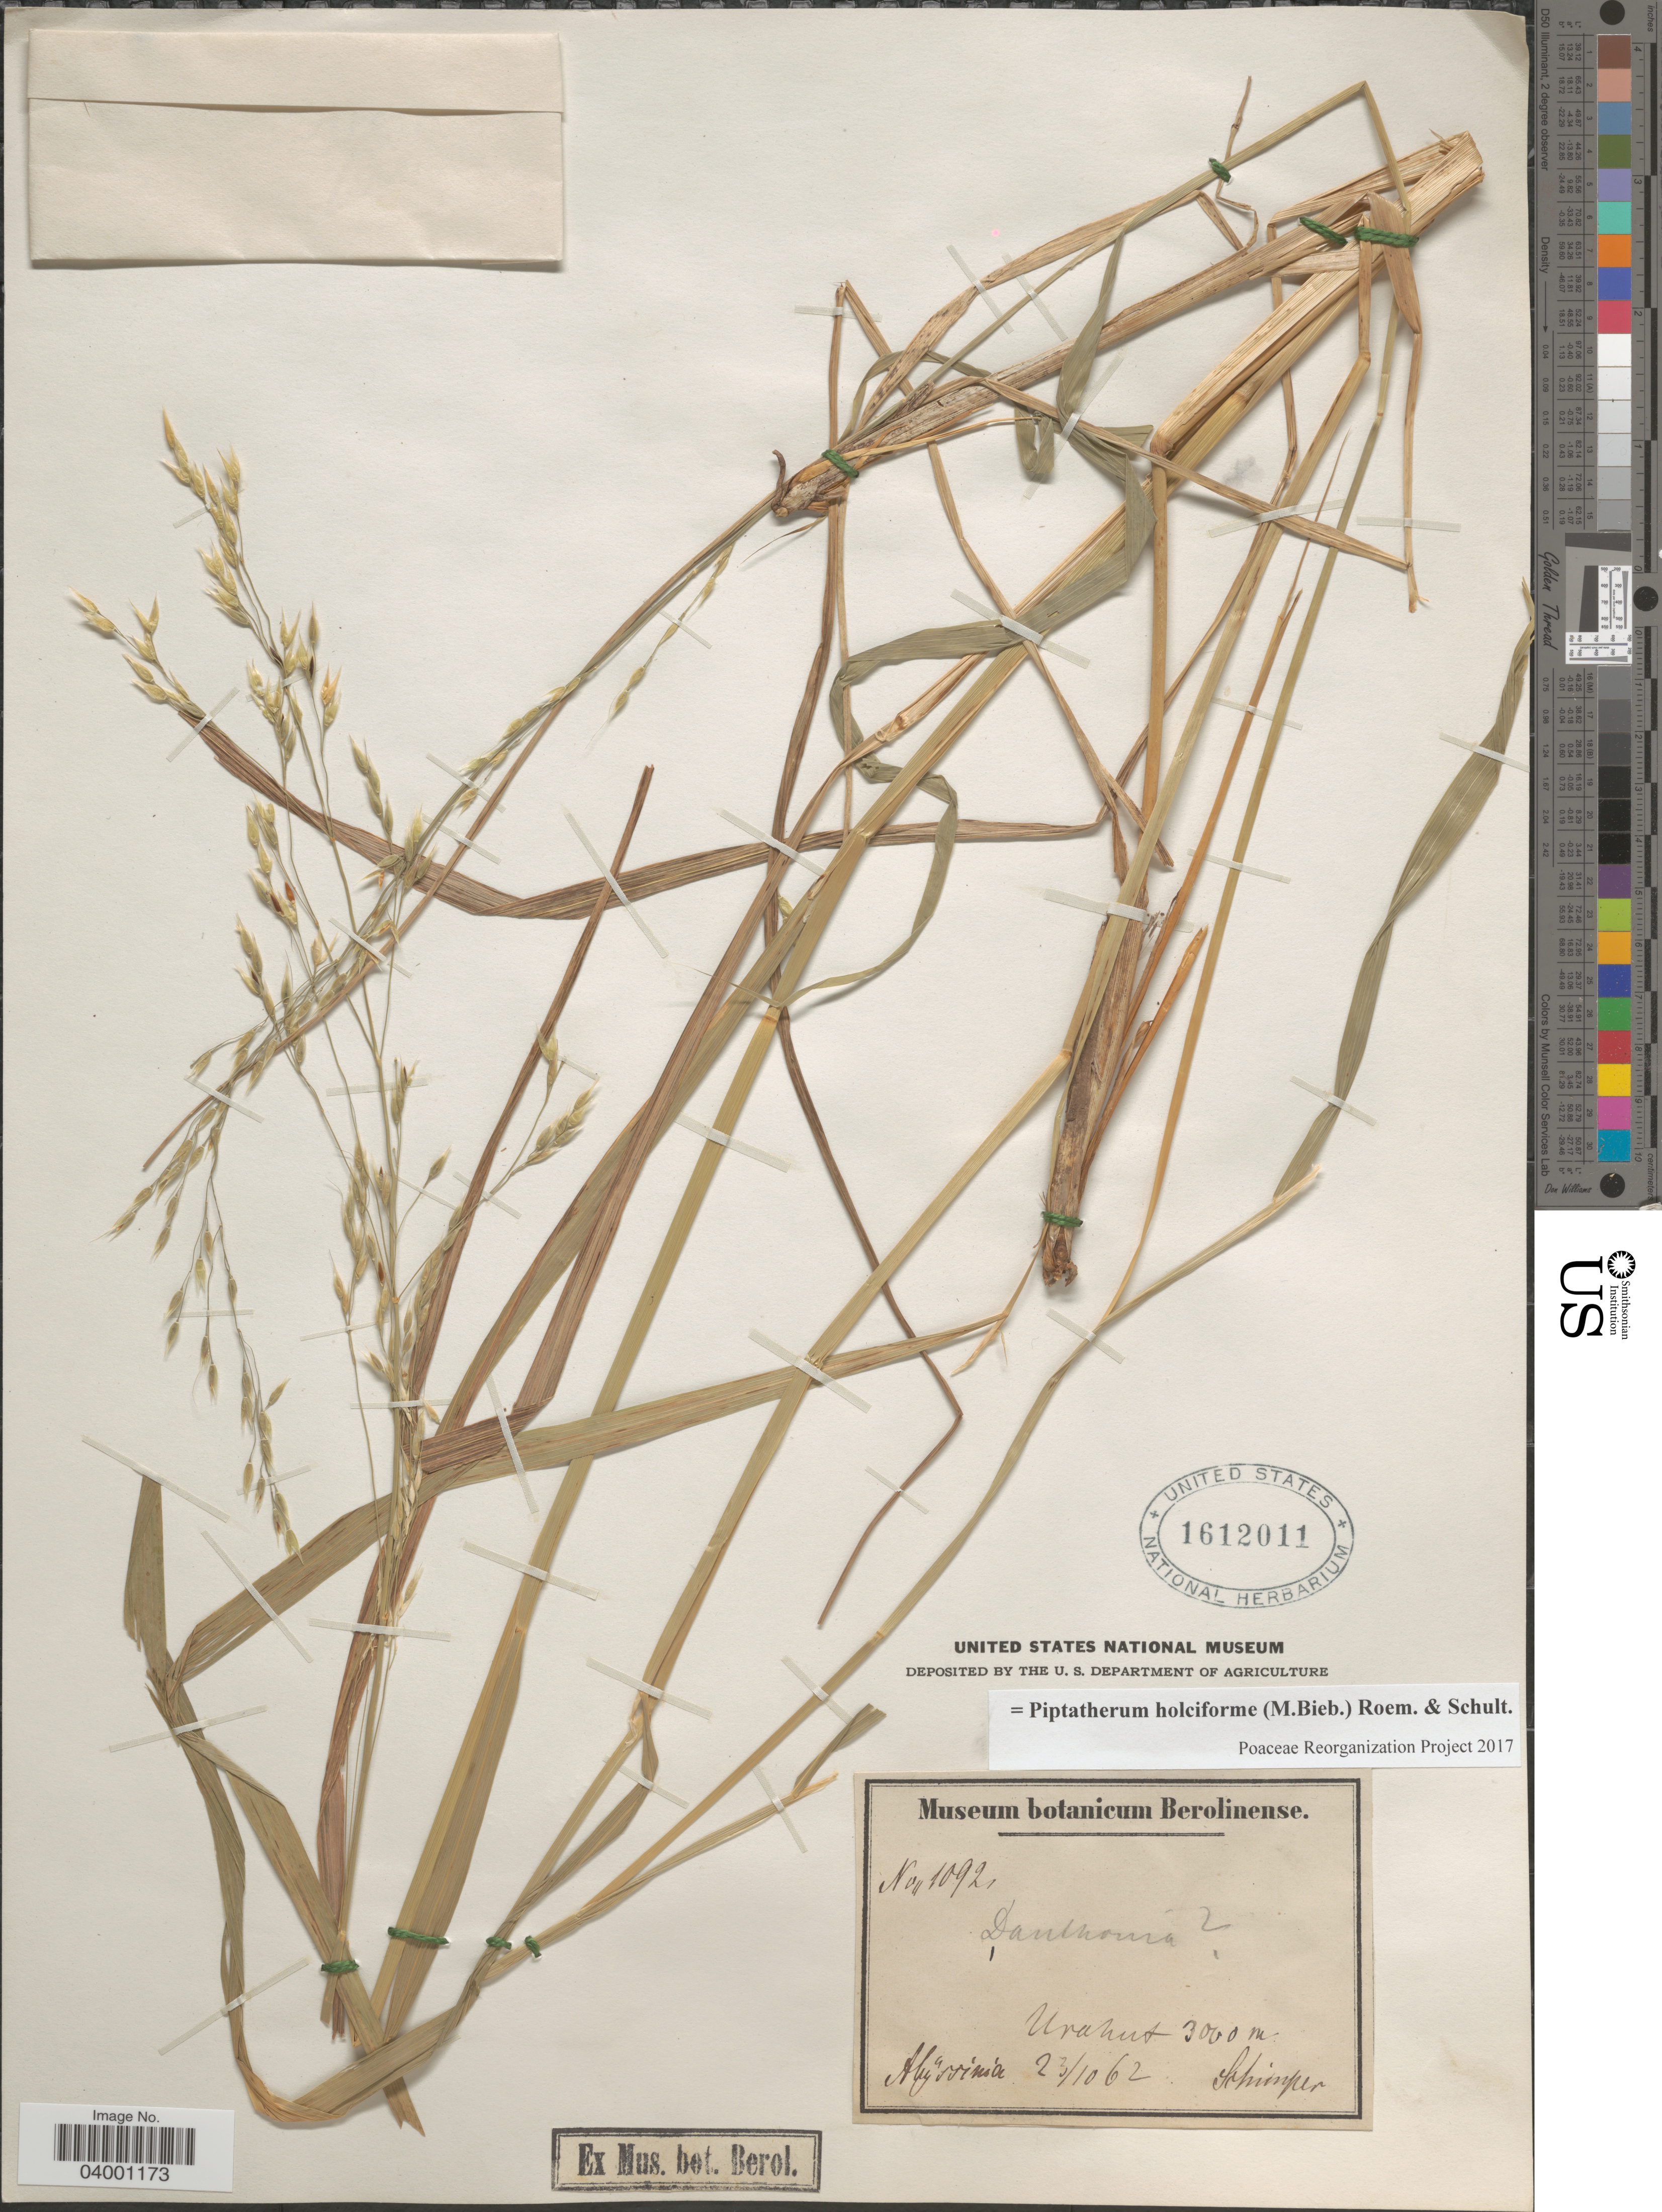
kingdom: Plantae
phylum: Tracheophyta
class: Liliopsida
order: Poales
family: Poaceae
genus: Piptatherum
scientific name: Piptatherum holciforme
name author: (M. Bieb.) Roem. & Schult.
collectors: -. Schimper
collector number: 1092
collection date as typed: Transcribed d/m/y: 23/10/62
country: Ethiopia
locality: Urahut. Abyssinia.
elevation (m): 3000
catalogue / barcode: US 1612011